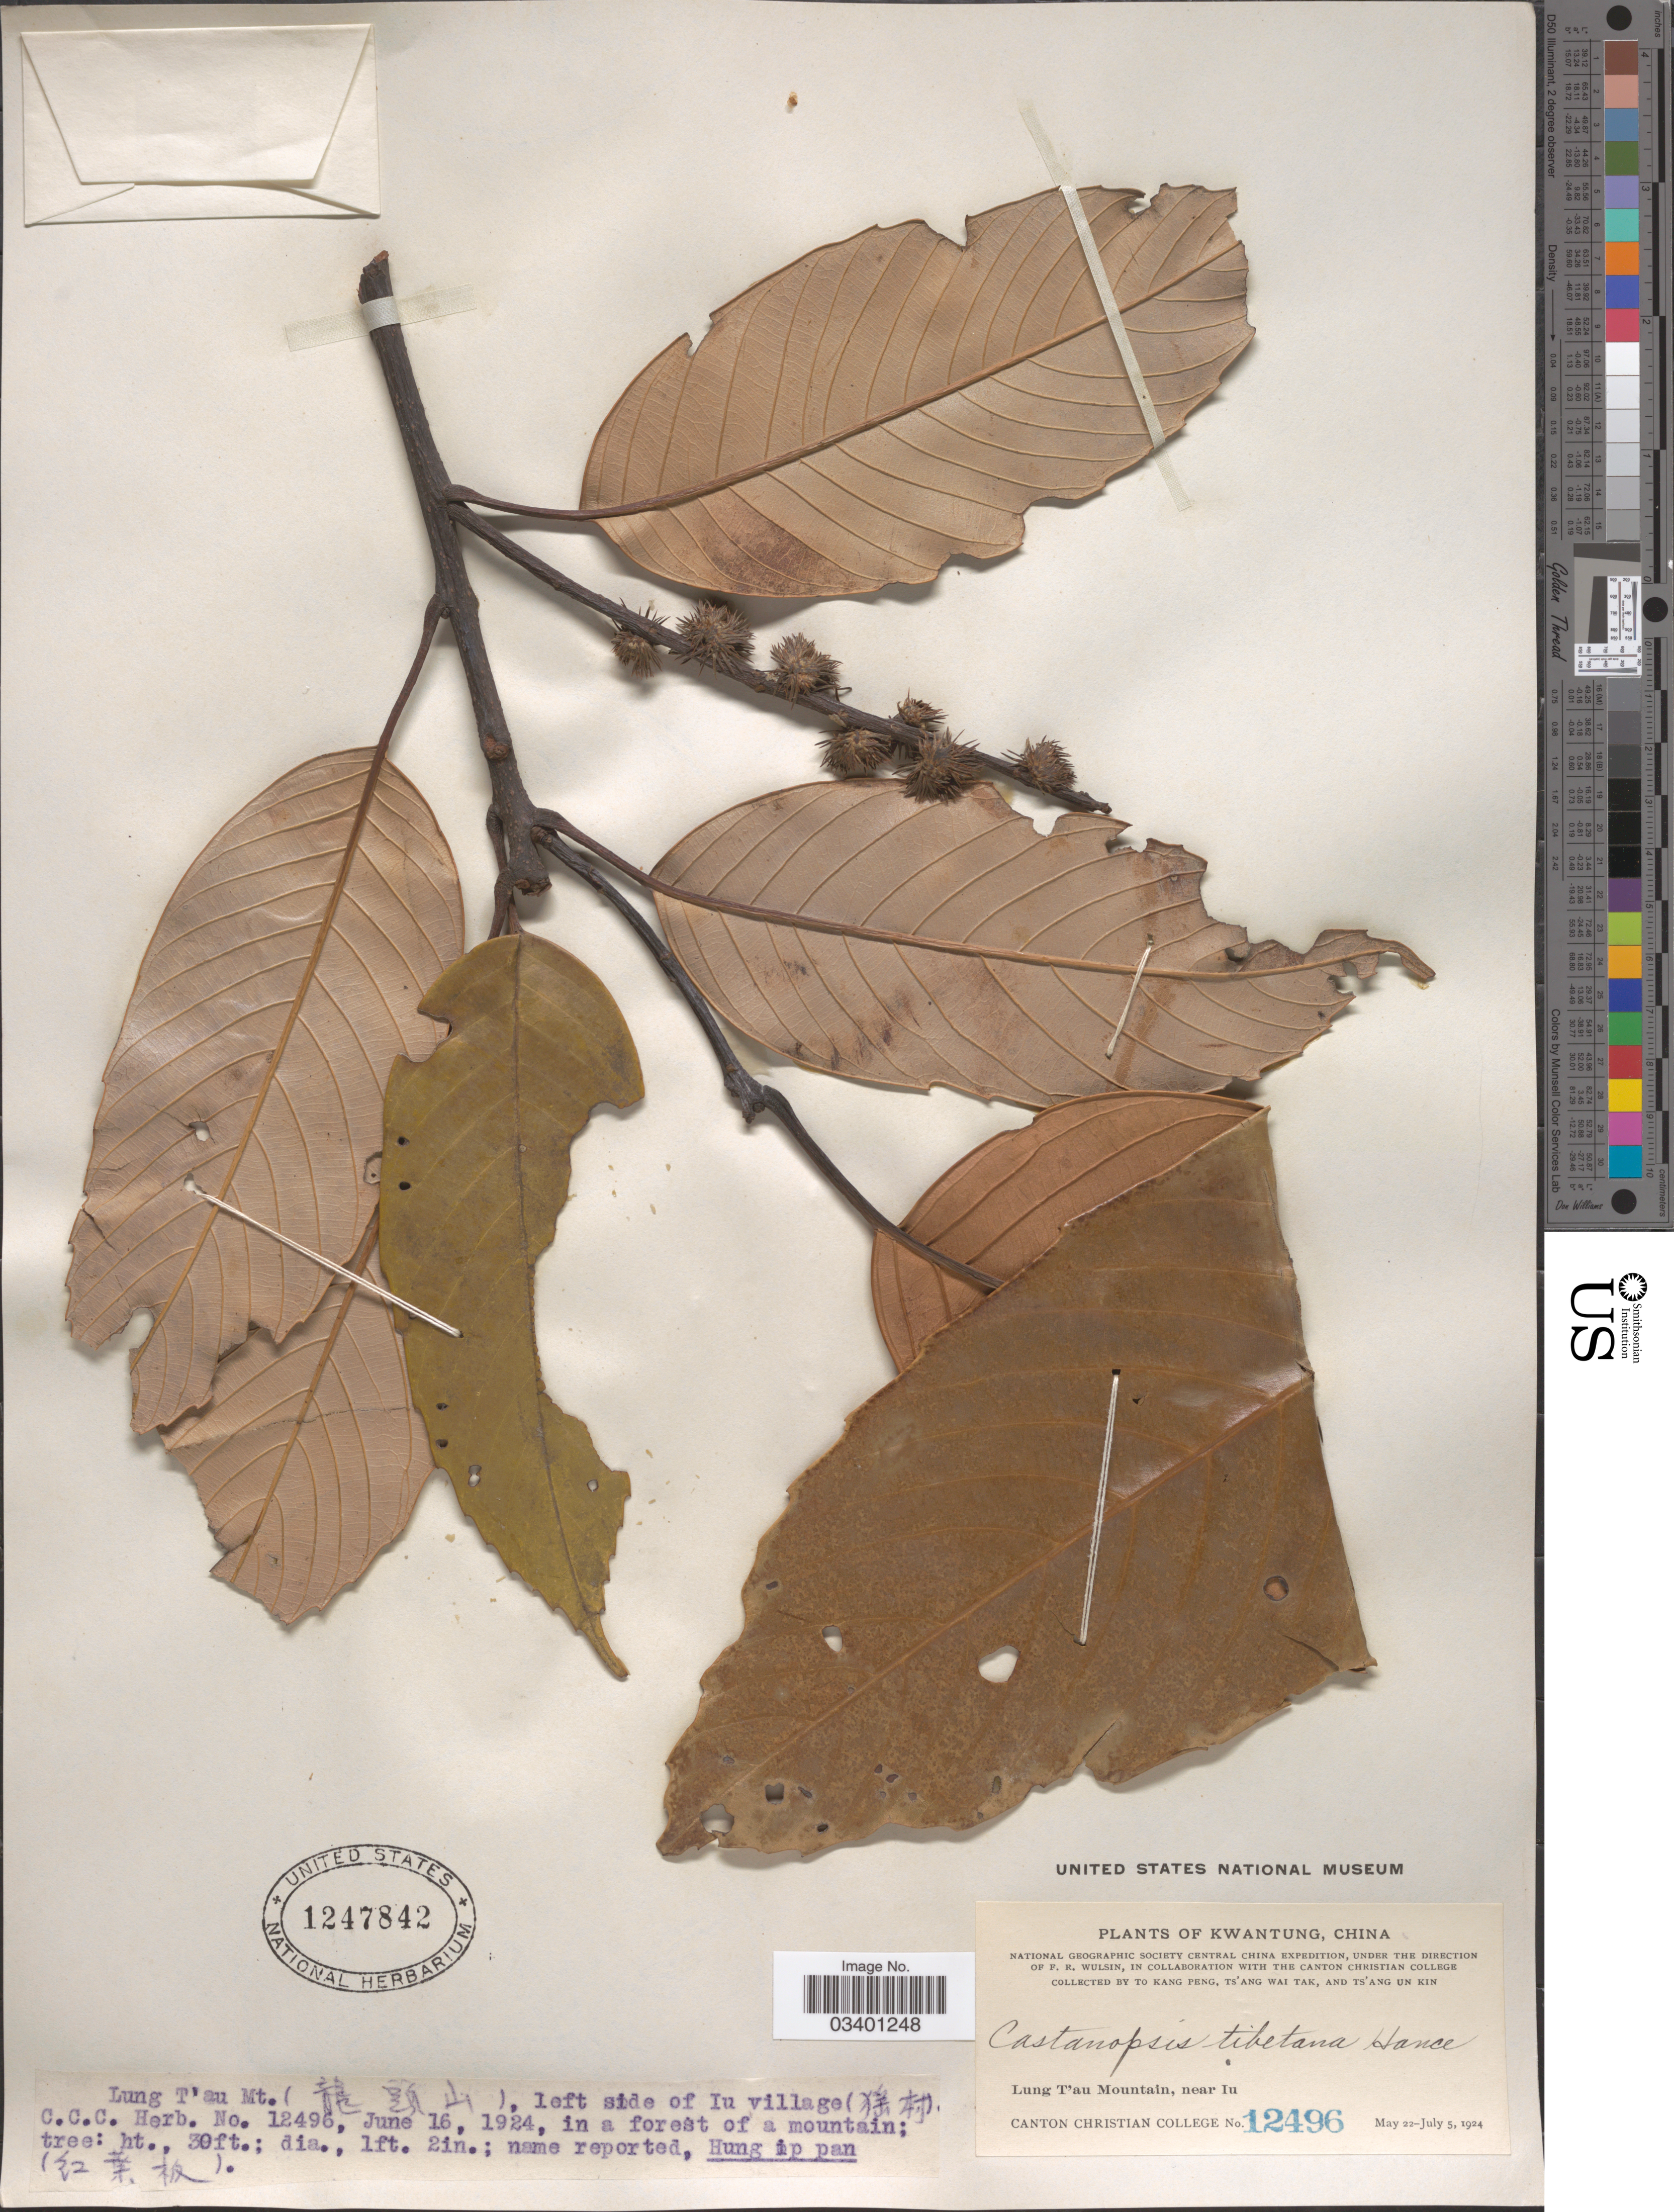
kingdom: Plantae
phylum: Tracheophyta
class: Magnoliopsida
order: Fagales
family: Fagaceae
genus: Castanopsis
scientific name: Castanopsis tibetana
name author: Hance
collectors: T. K. Peng, W. T. Tsang & Ts' Ang Un Kin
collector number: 12496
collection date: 1924-06-16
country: China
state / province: Guangdong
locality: Kwantung. Lung T'au Mt. (X), left side of Iu village (X).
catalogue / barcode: US 1247842